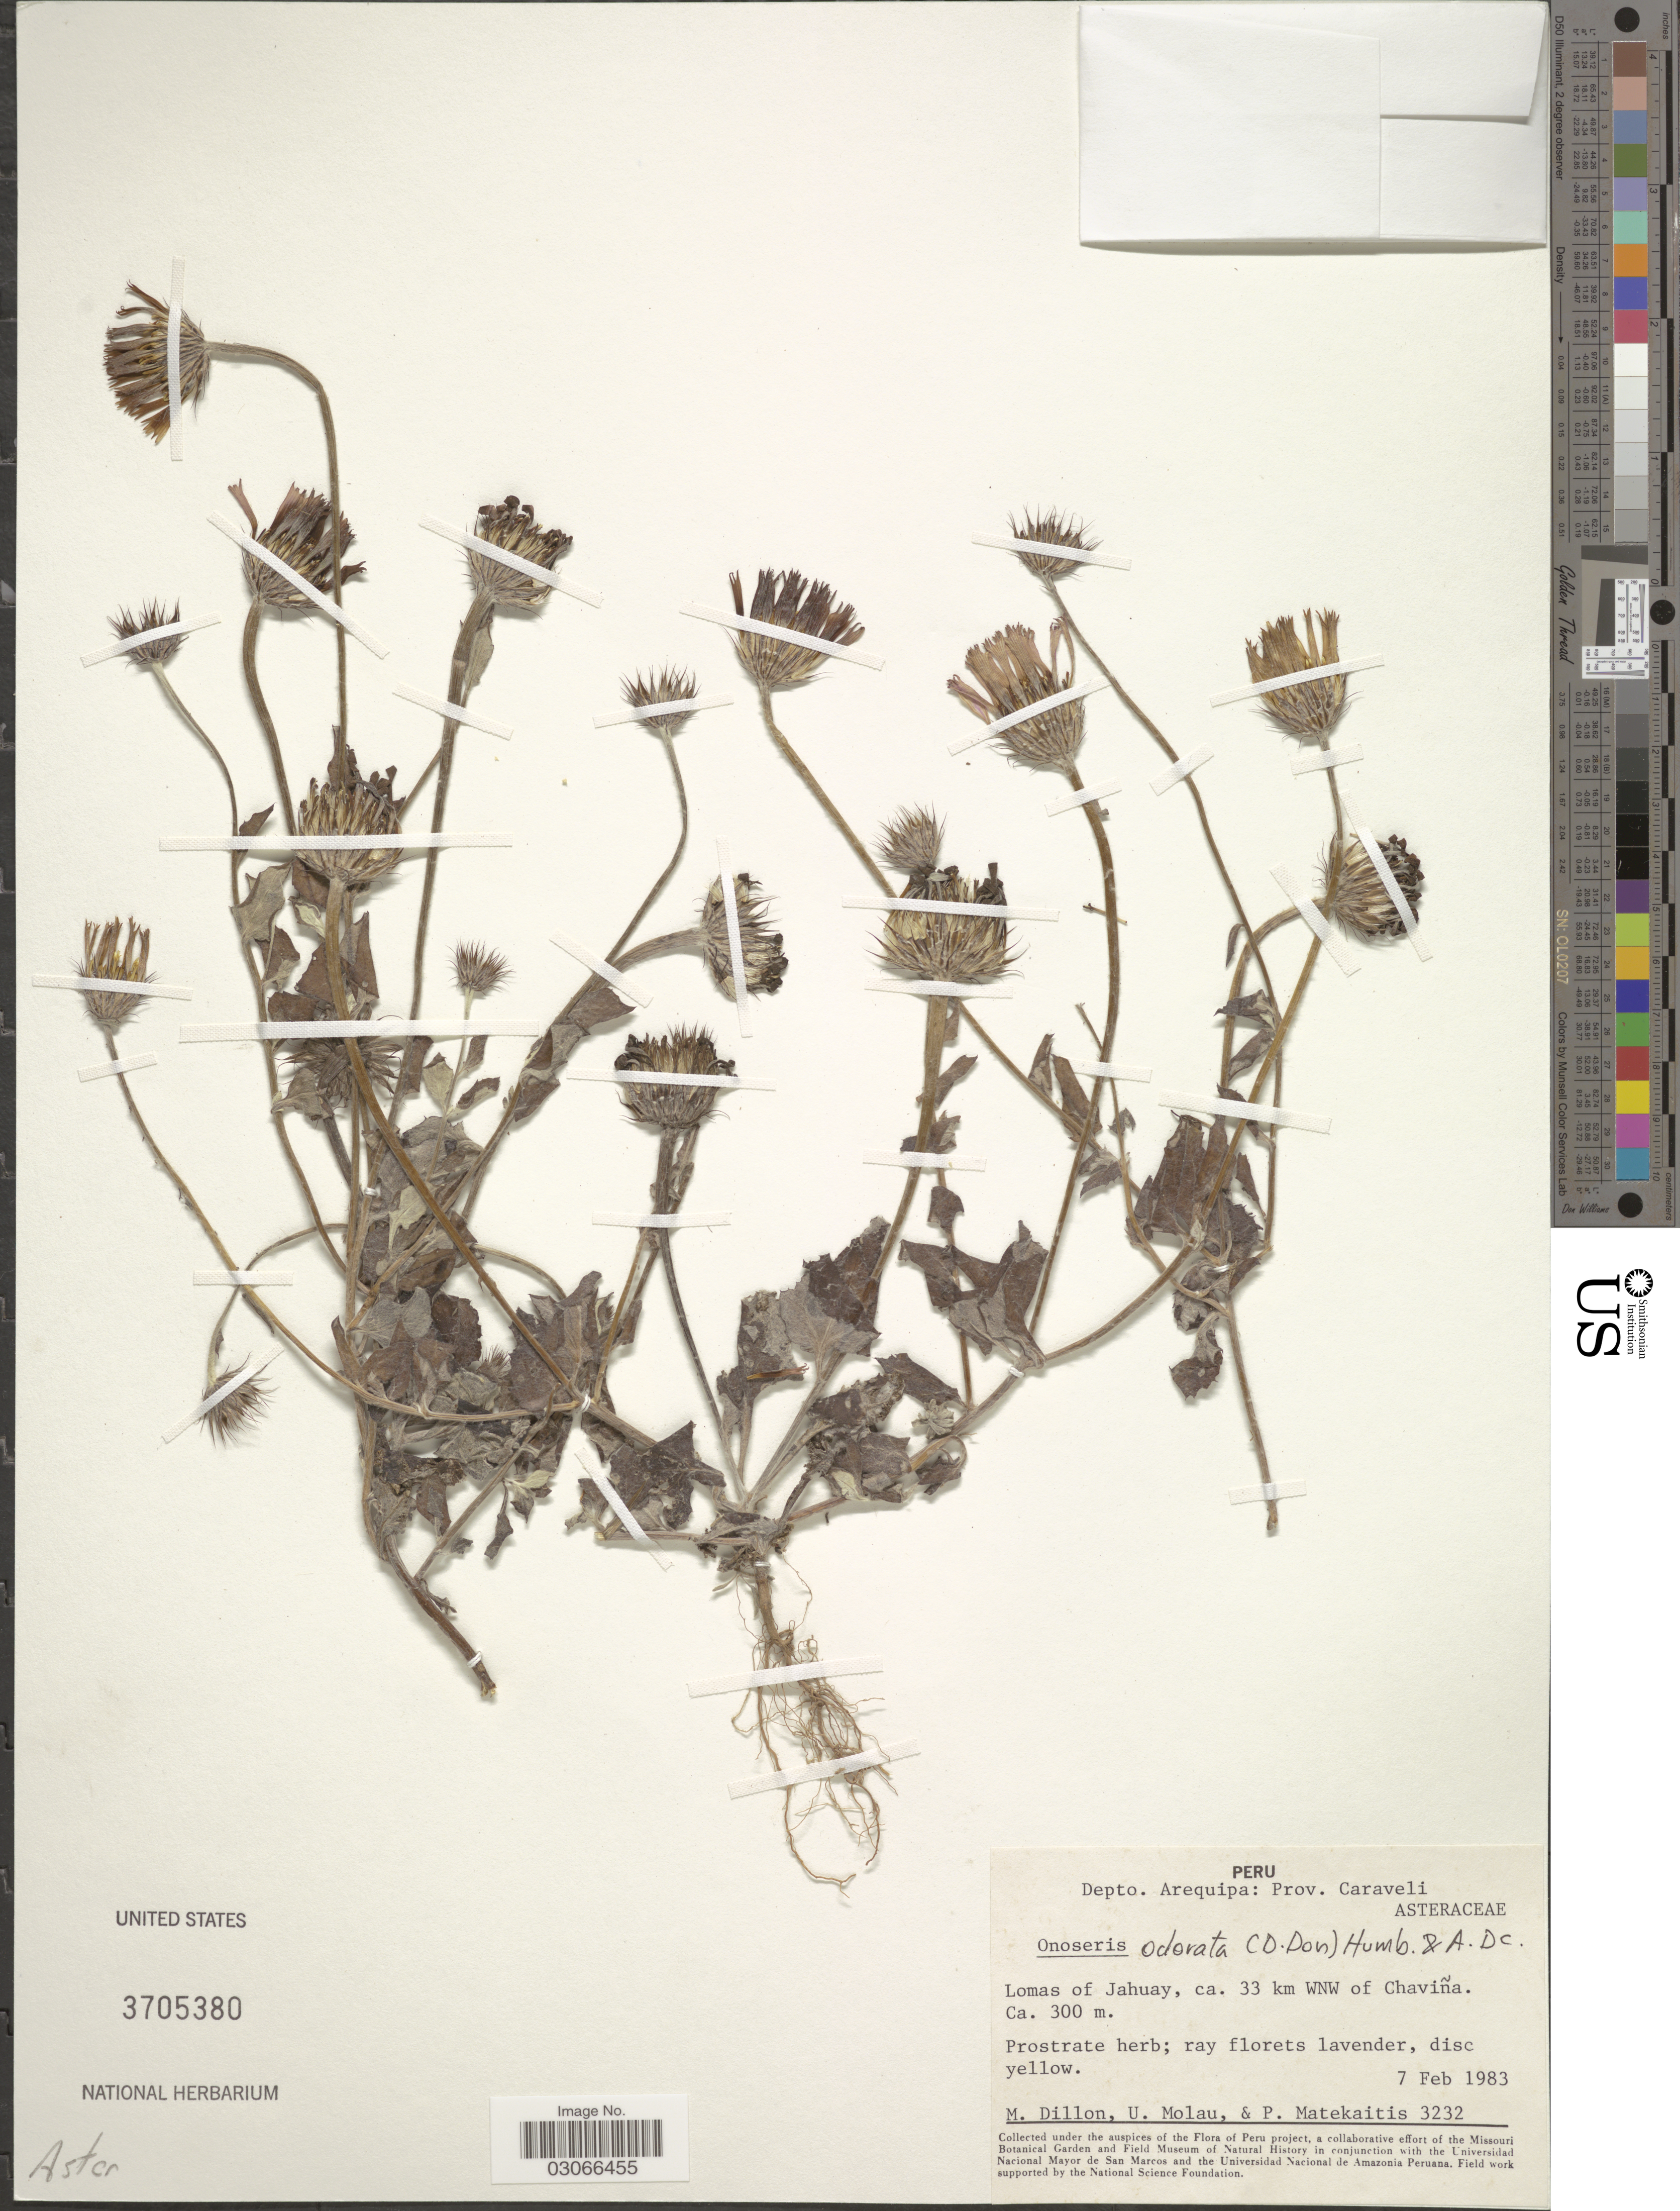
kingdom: Plantae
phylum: Tracheophyta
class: Magnoliopsida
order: Asterales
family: Asteraceae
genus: Onoseris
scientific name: Onoseris odorata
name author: (D. Don) Hook. & Arn.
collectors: M. O. Dillon, U. Molau & P. Matekaitis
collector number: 3232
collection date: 1983-02-07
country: Peru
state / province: Arequipa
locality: Dept. Arequipa: Prov. Caravelí. Lomas of Jahuay, ca. 33 km WNW of Chaviña.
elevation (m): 300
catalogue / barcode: US 3705380